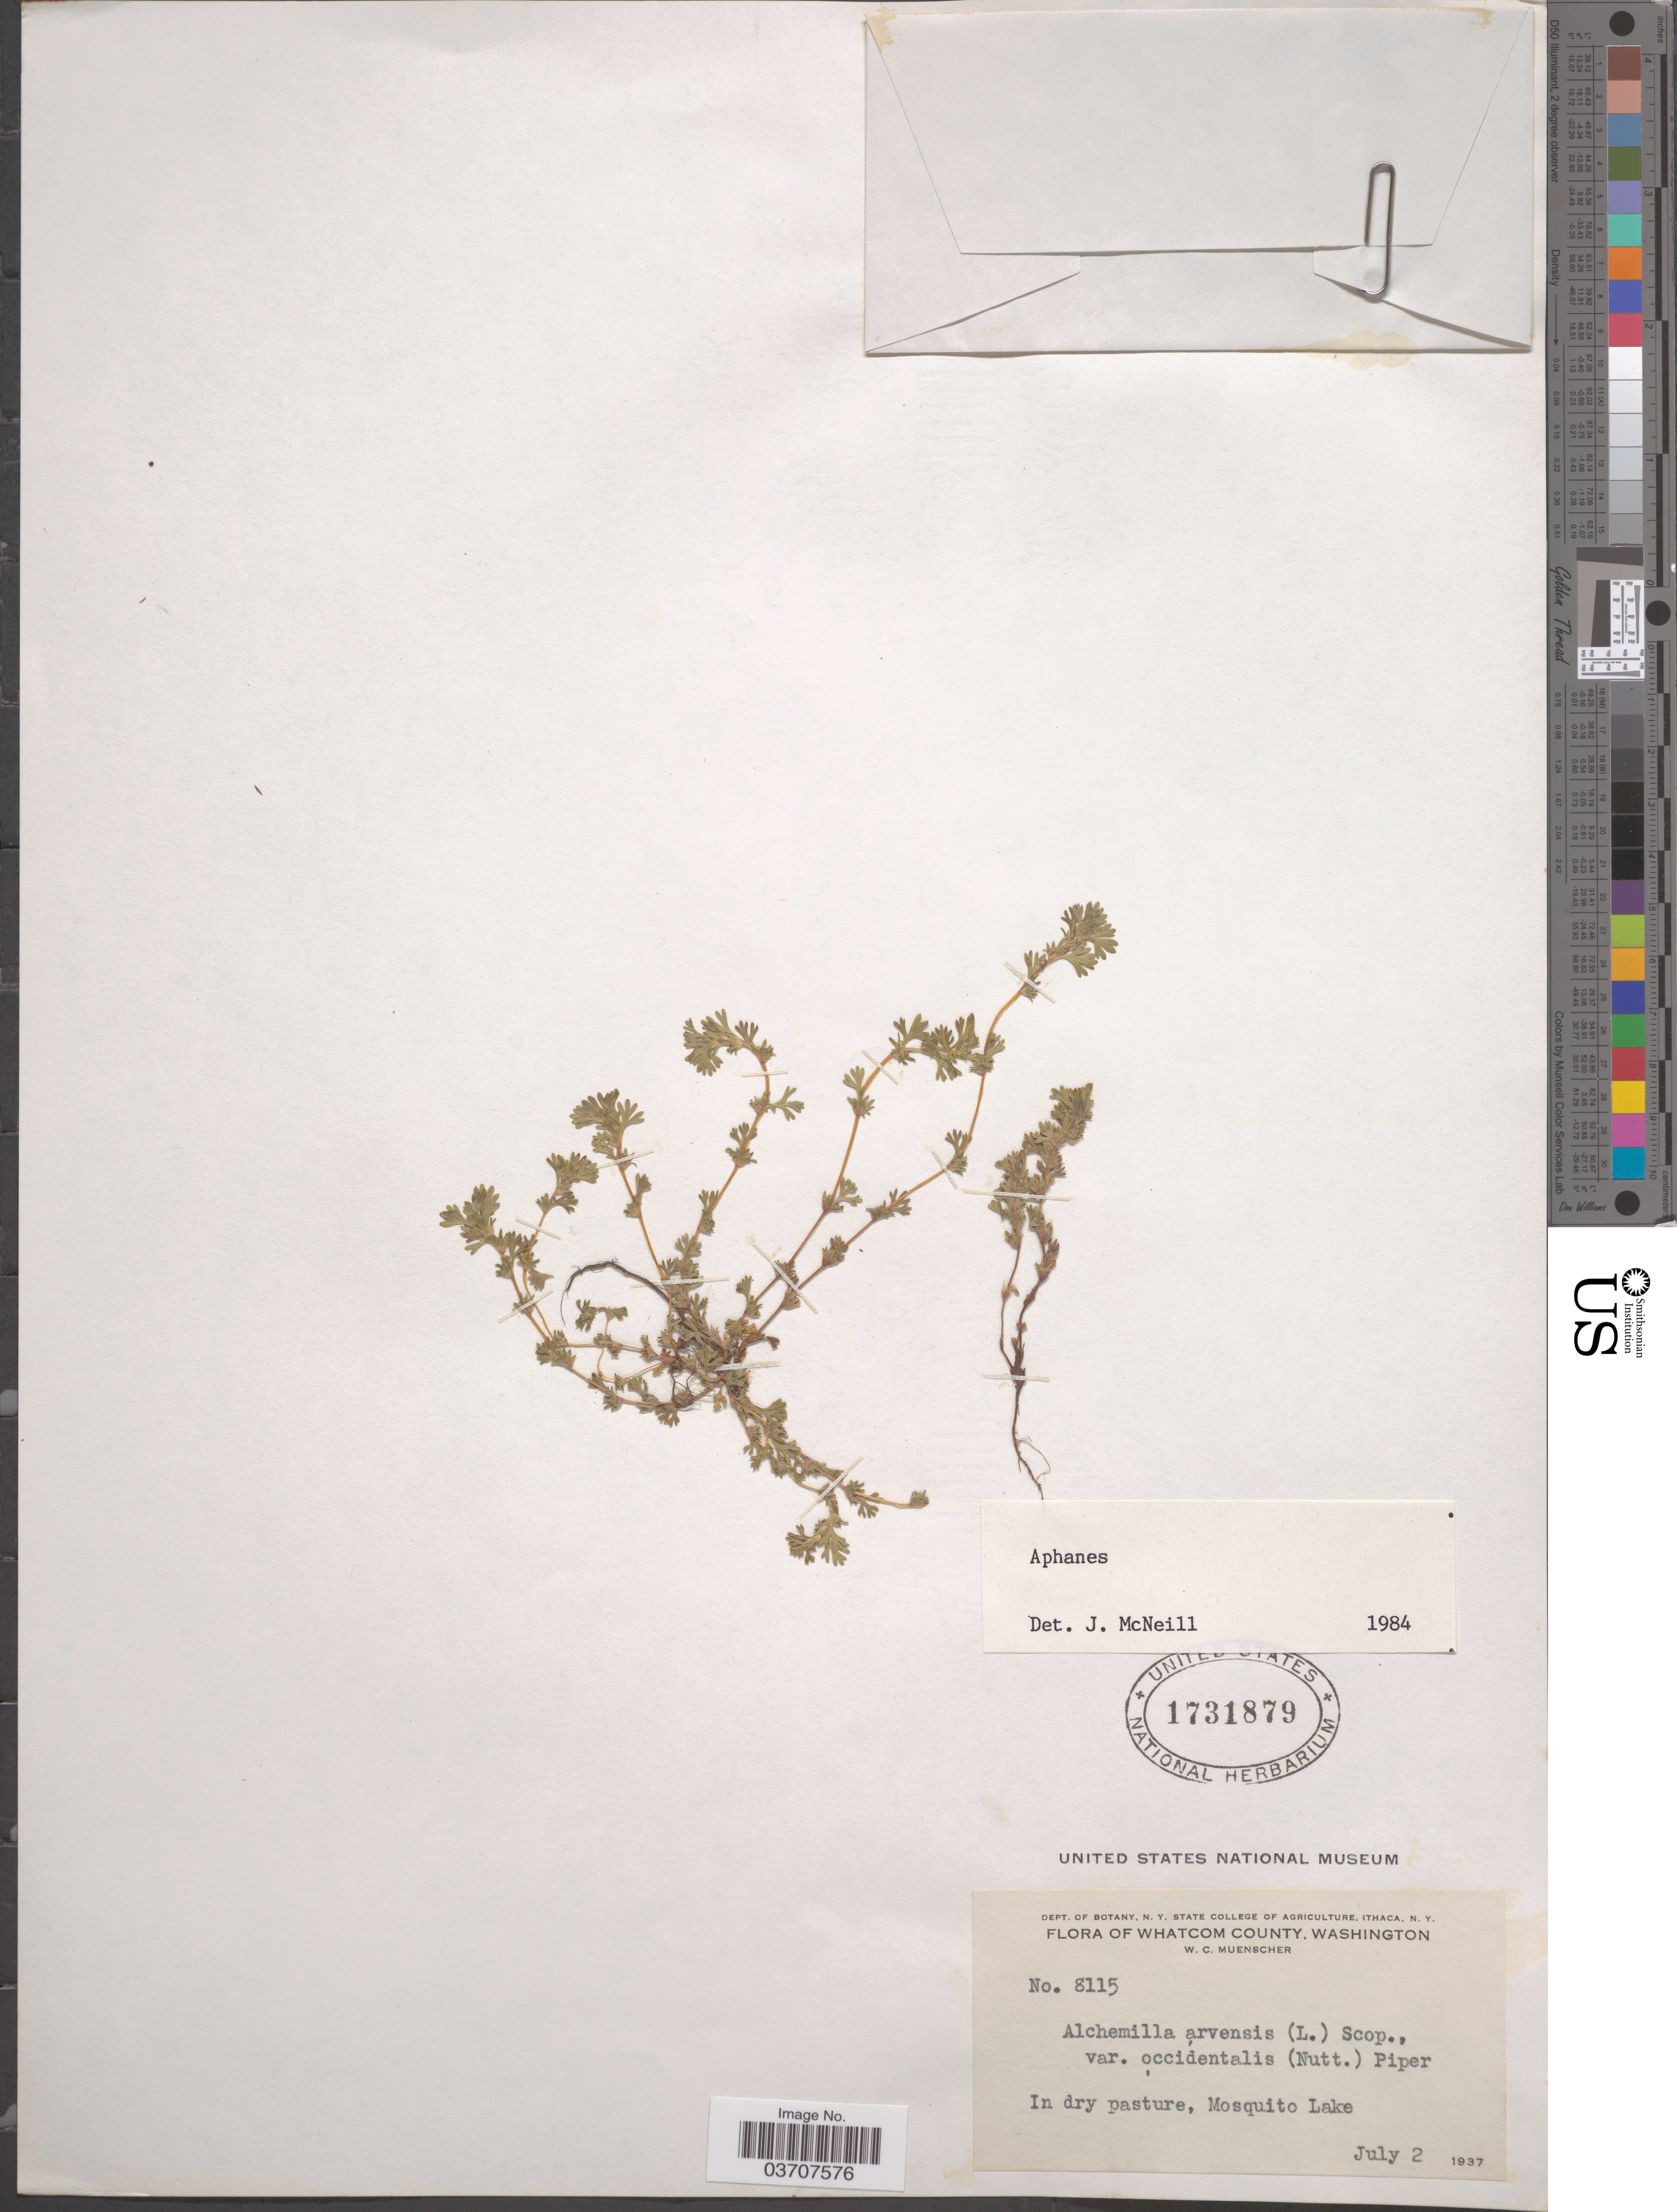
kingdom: Plantae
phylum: Tracheophyta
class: Magnoliopsida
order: Rosales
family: Rosaceae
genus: Aphanes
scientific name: Aphanes occidentalis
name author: (Nutt.) Rydb.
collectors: W. Muenscher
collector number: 8115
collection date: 1937-07-02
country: United States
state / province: Washington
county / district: Whatcom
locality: Whatcom County. Mosquito Lake.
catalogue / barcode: US 1731879